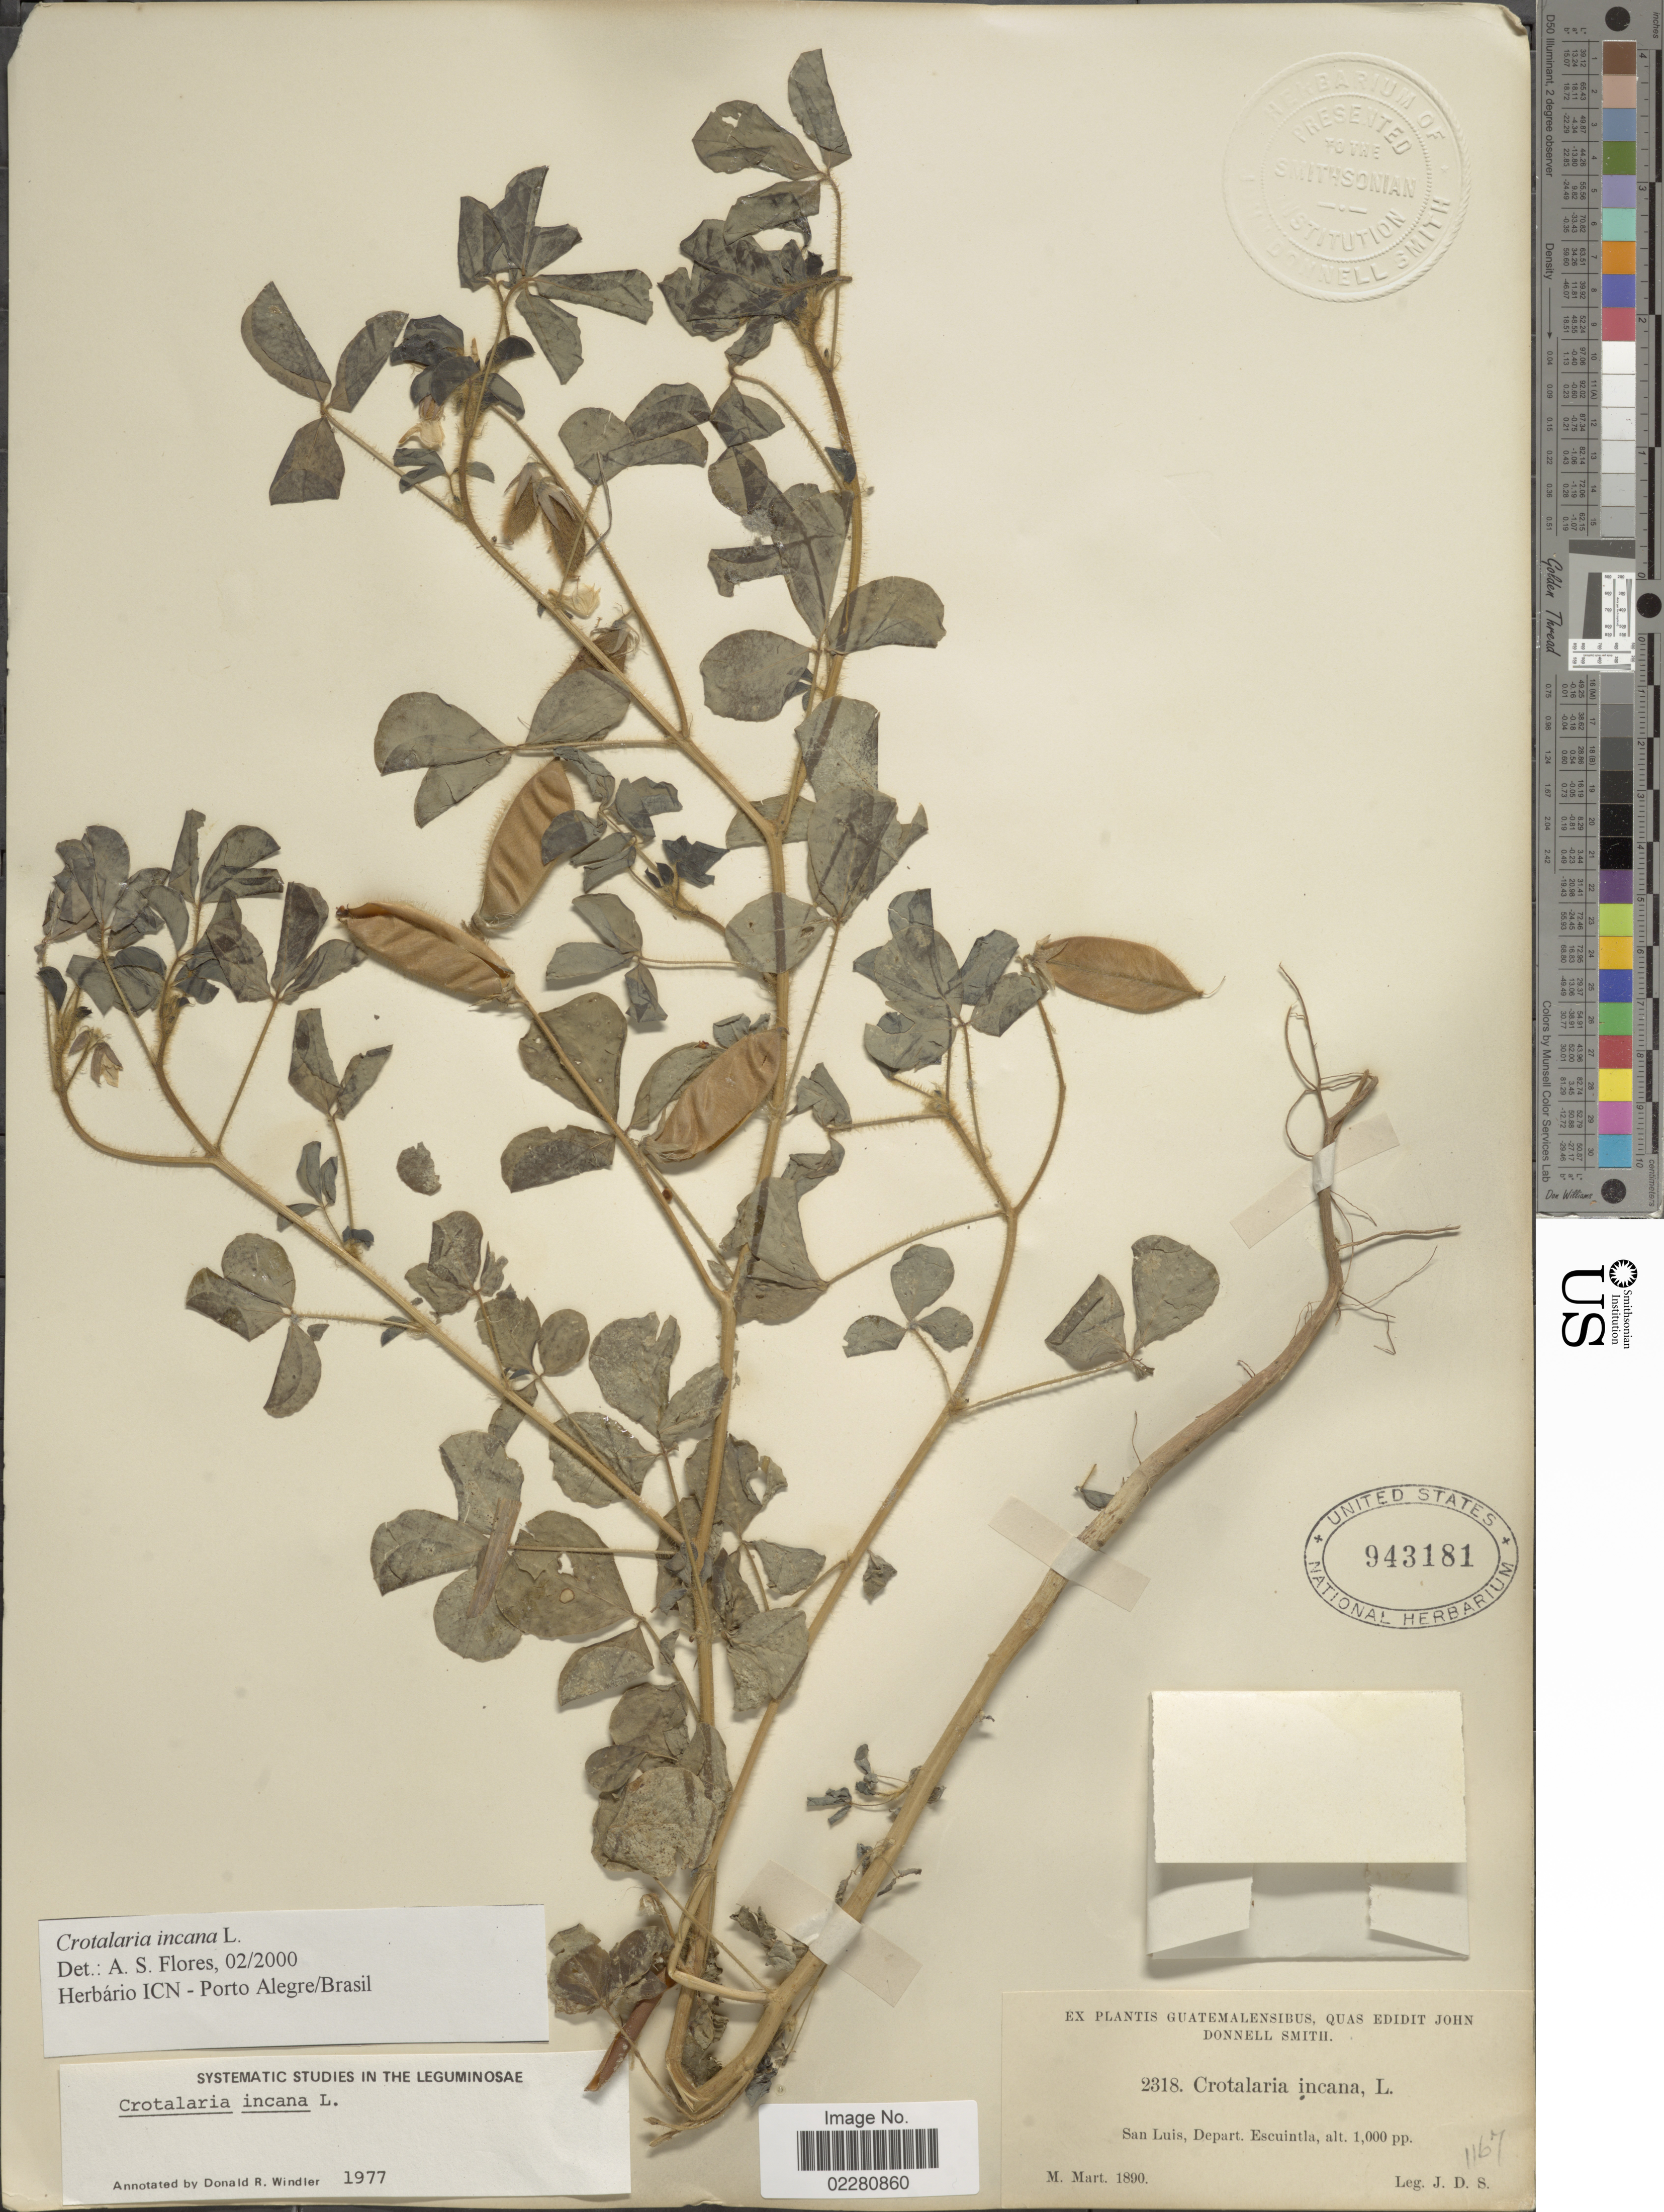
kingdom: Plantae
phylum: Tracheophyta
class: Magnoliopsida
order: Fabales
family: Fabaceae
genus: Crotalaria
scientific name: Crotalaria incana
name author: L.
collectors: J. Donnell Smith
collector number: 2318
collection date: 1890-03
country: Guatemala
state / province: Escuintla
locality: San Luis, Depart. Escuintla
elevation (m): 305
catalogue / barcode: US 943181